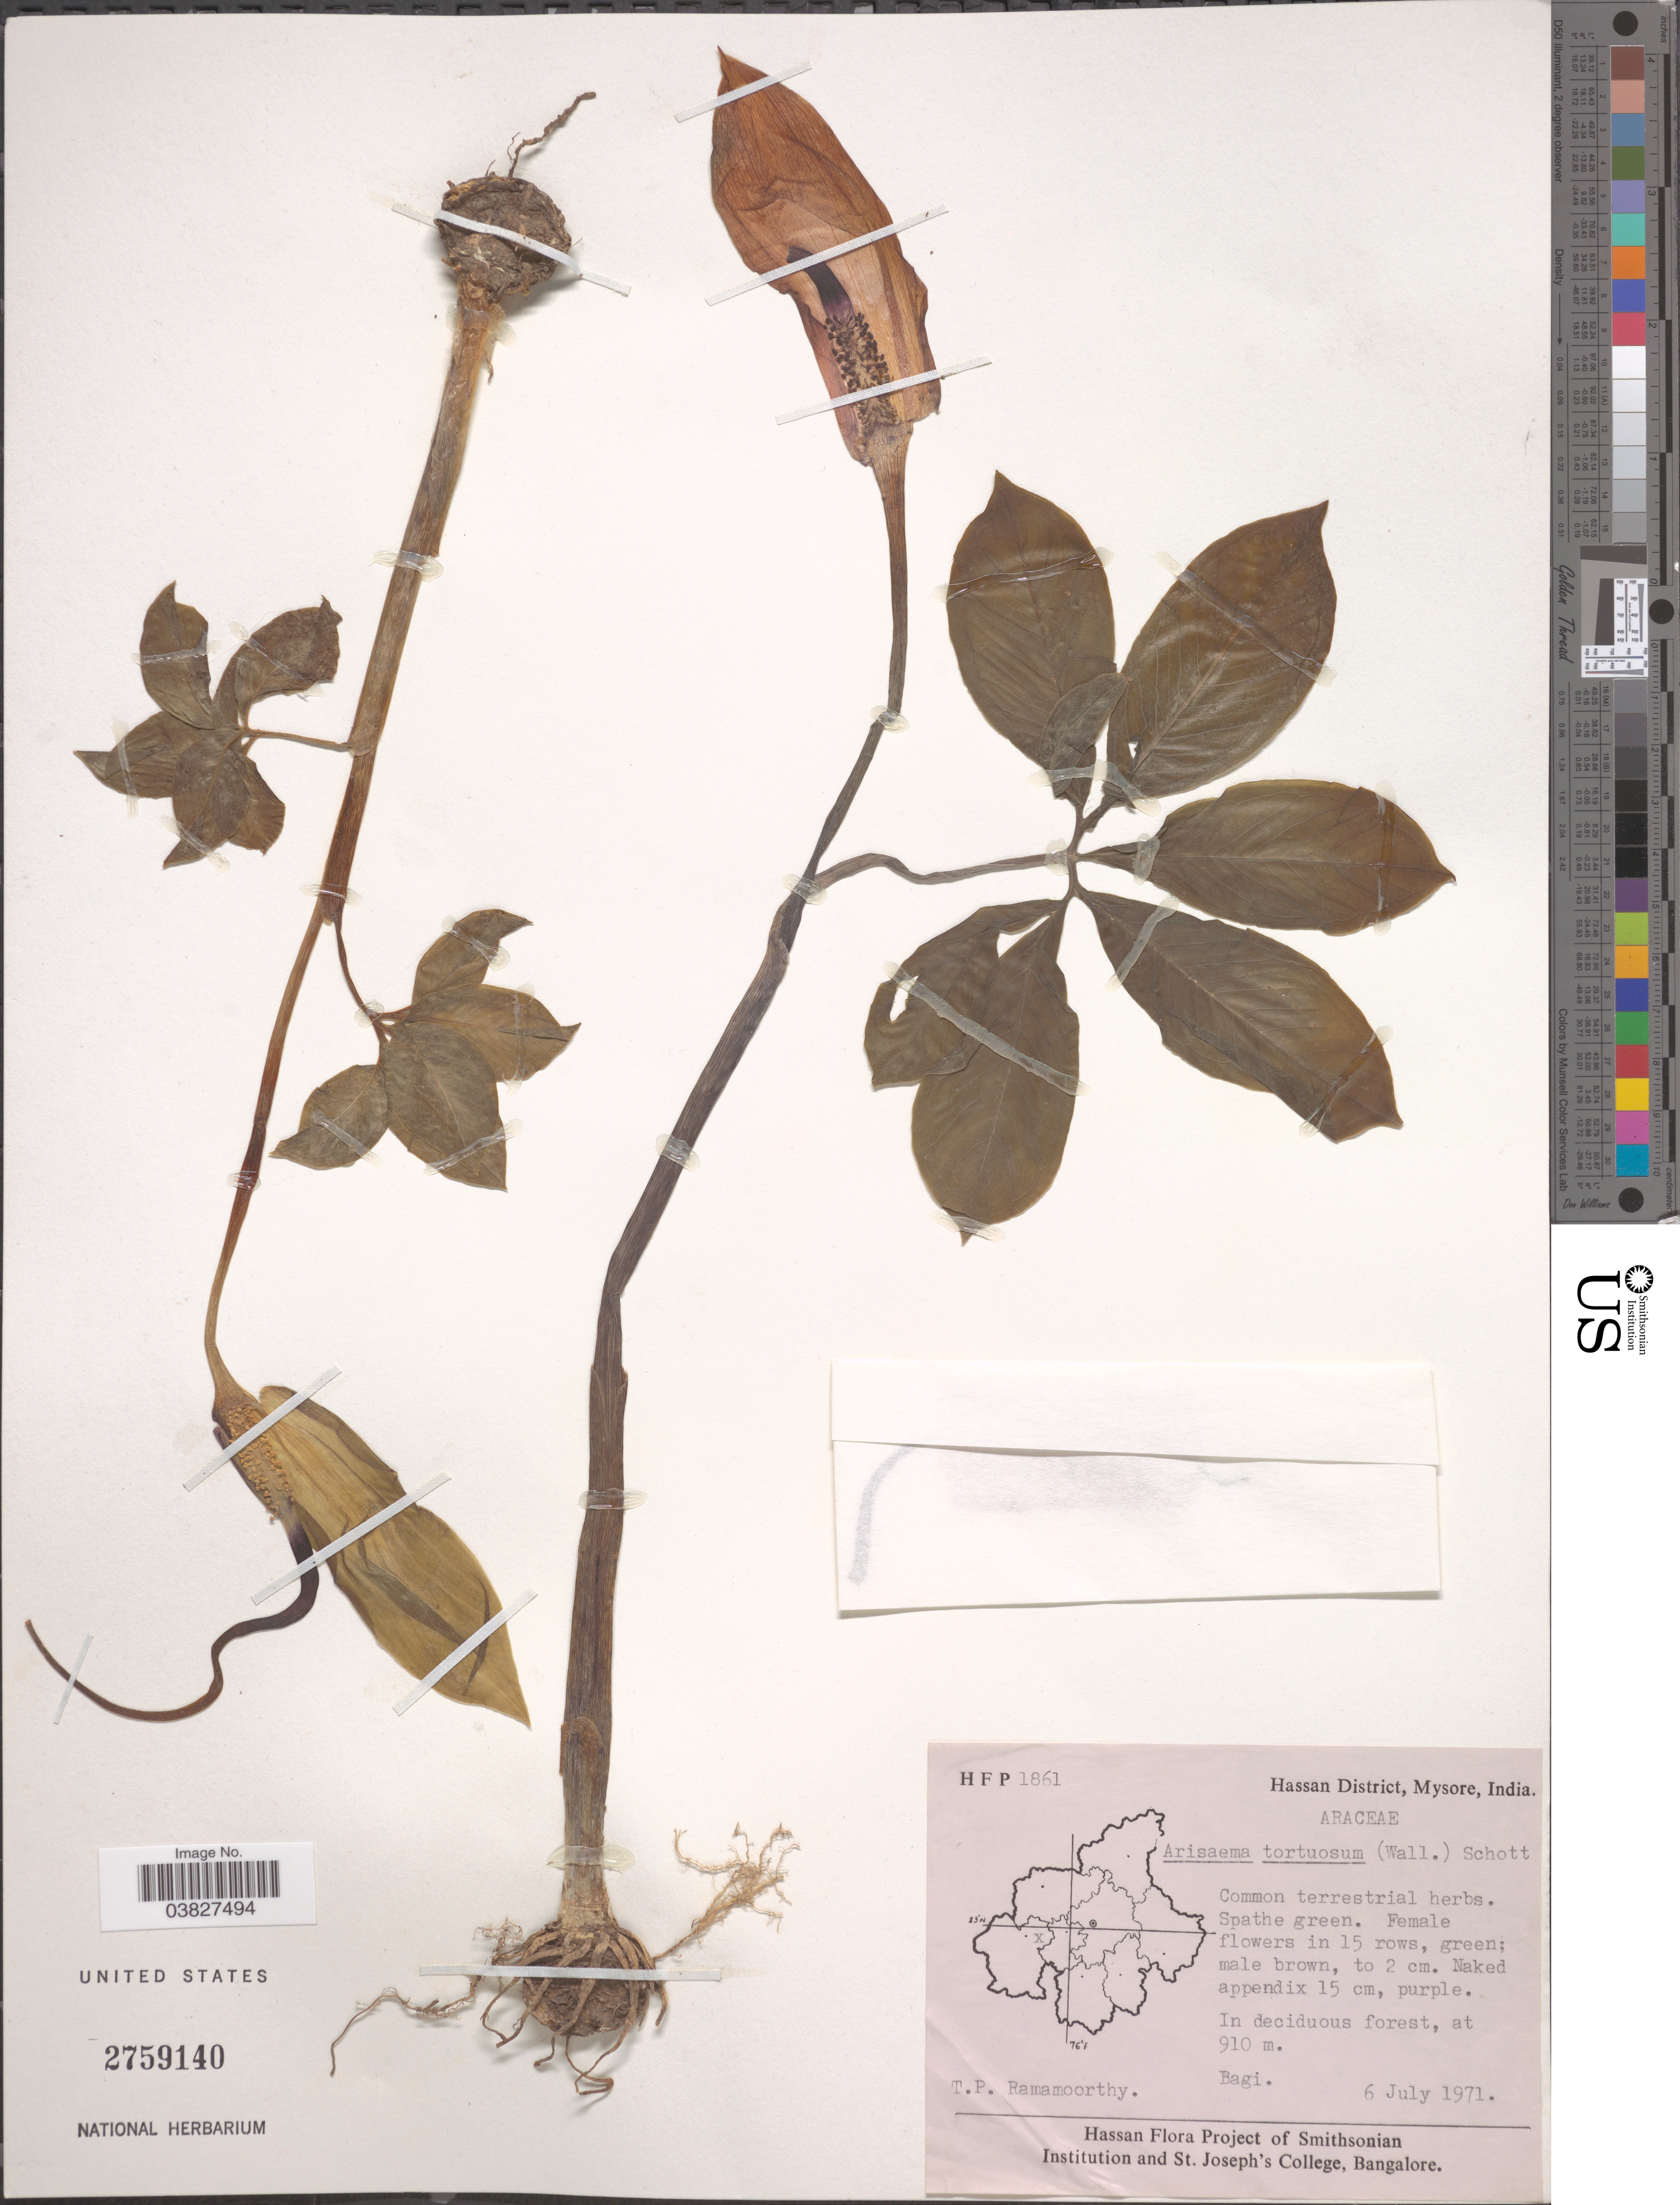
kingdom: Plantae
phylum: Tracheophyta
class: Liliopsida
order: Alismatales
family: Araceae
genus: Arisaema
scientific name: Arisaema tortuosum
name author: (Wall.) Schott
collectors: T. P. Ramamoorthy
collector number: HFP1861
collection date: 1971-07-06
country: India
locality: Hassan District, Mysore. In deciduous forest. Bagi.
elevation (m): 910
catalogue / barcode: US 2759140